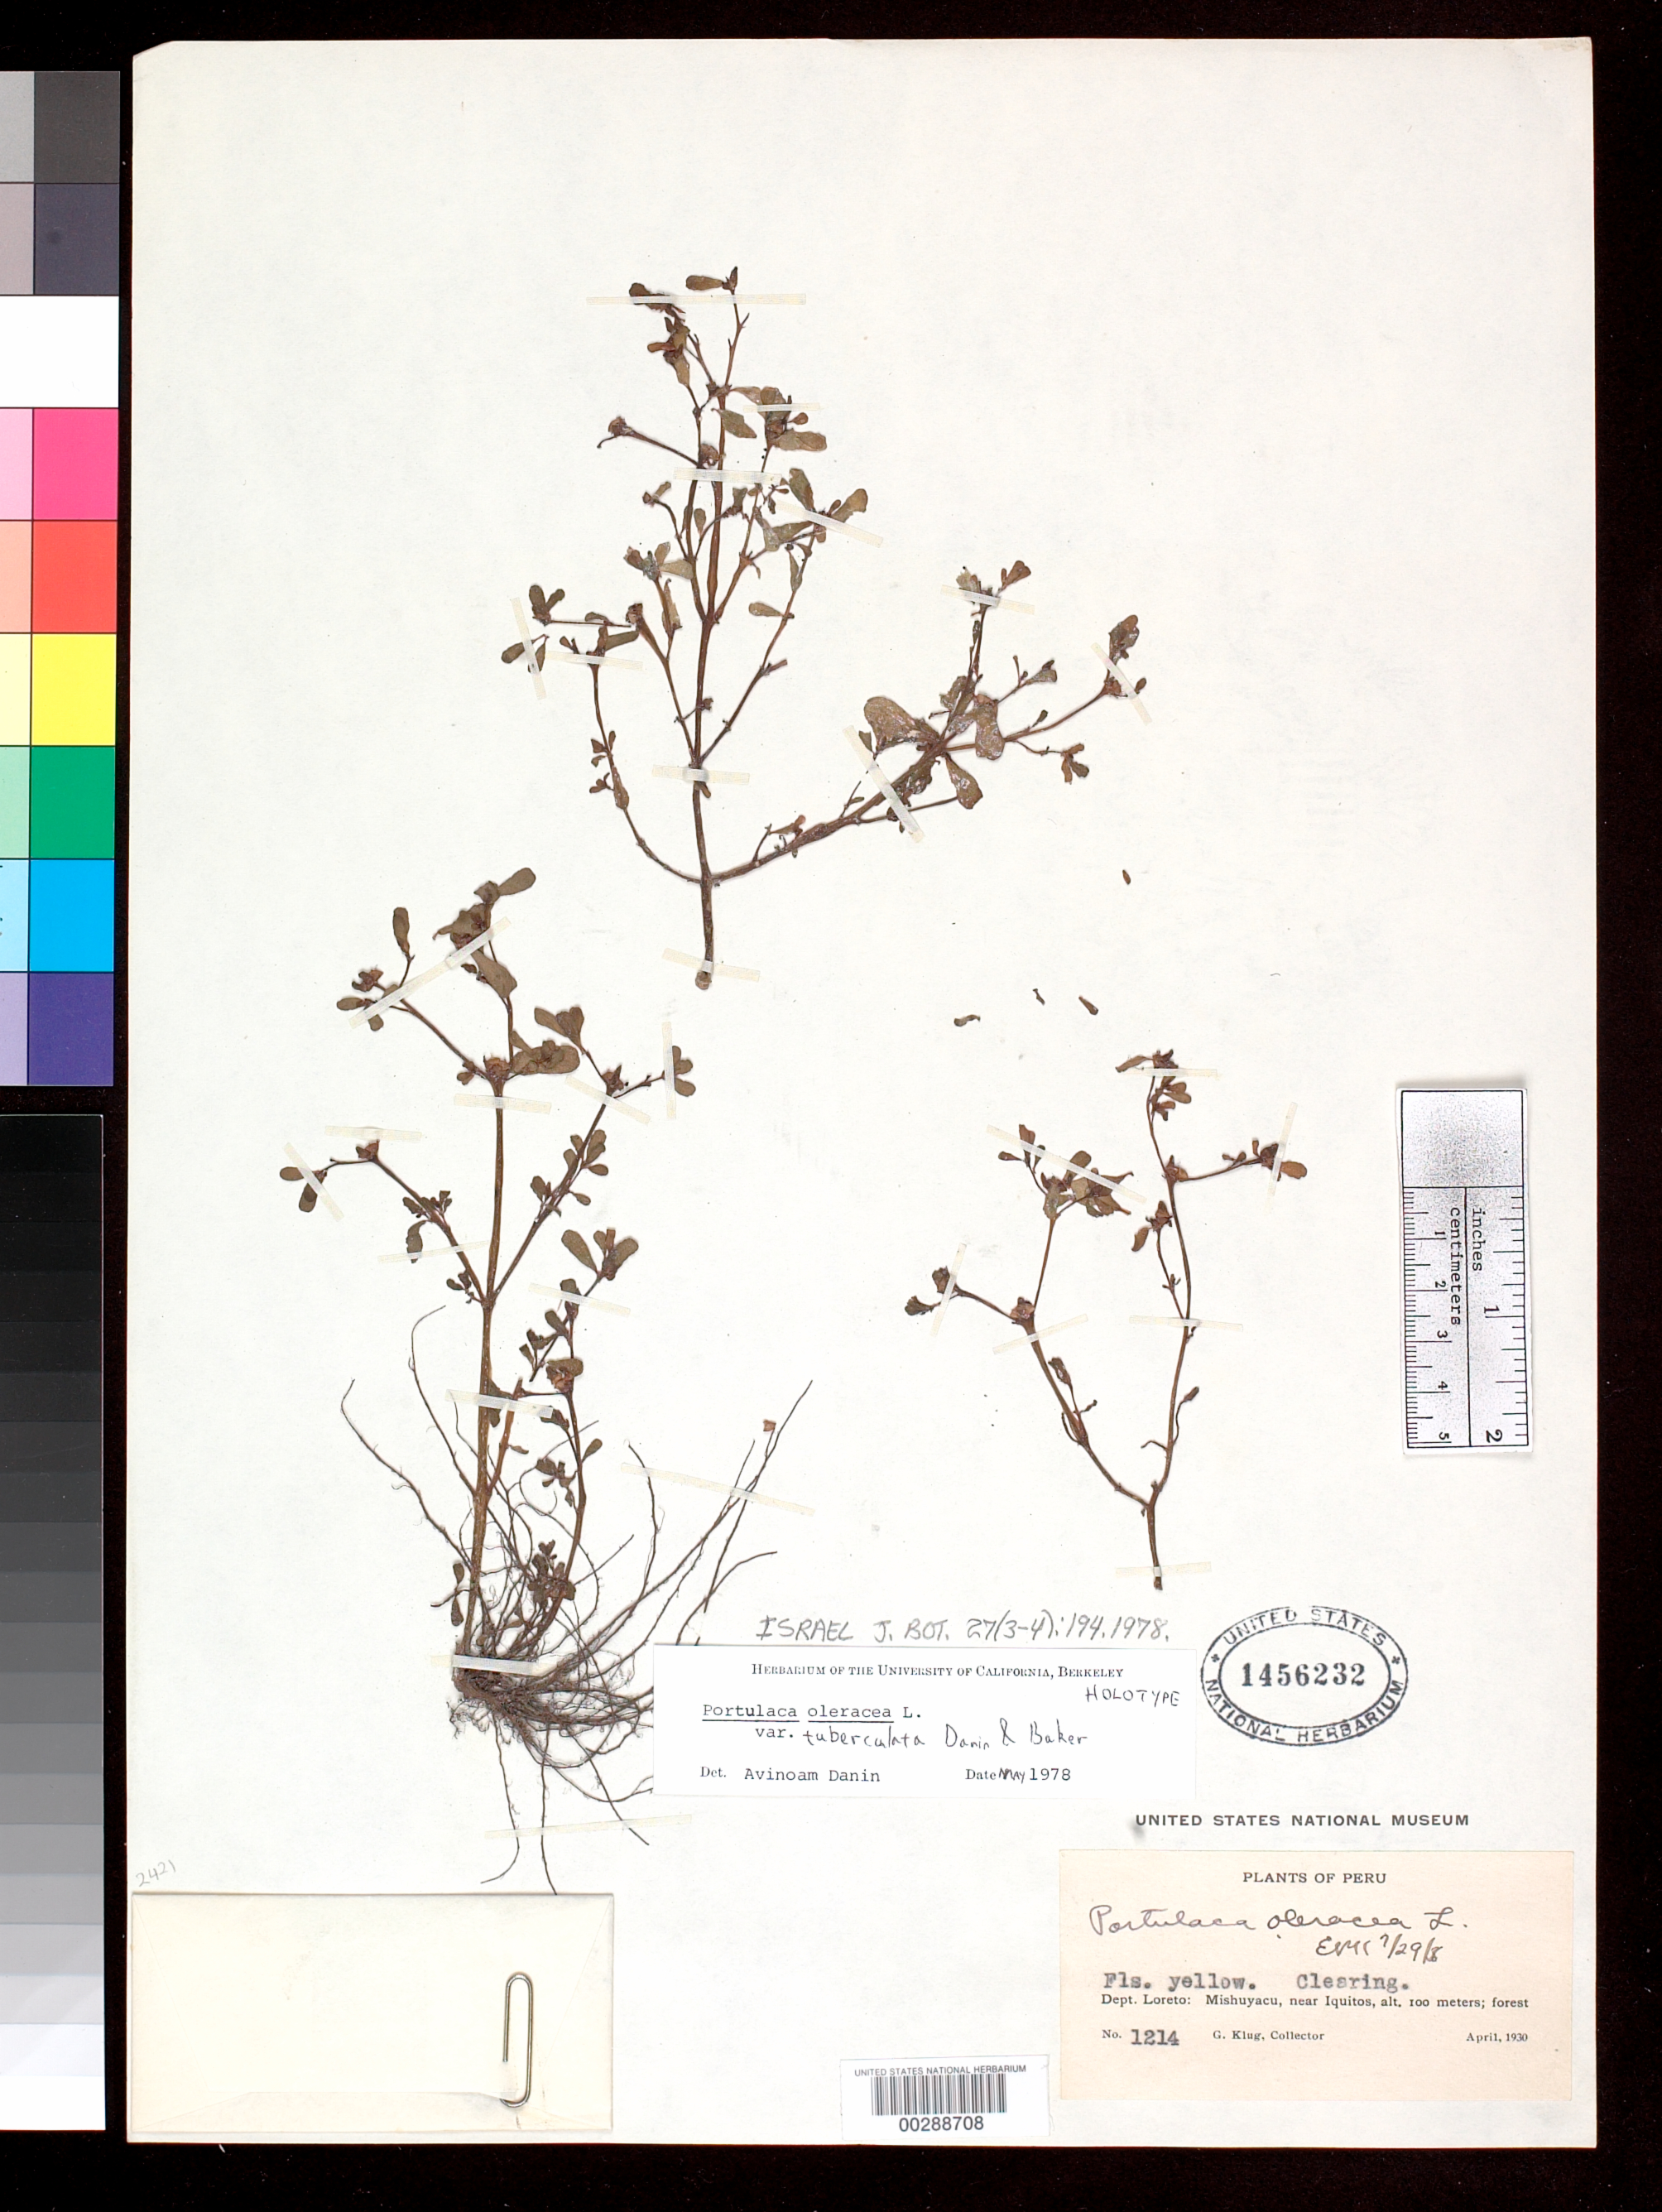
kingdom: Plantae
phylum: Tracheophyta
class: Magnoliopsida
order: Caryophyllales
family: Portulacaceae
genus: Portulaca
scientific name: Portulaca oleracea var. tuberculata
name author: Danin & H.G. Baker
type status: Holotype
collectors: G. Klug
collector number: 1214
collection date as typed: Apr 1930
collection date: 1930-04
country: Peru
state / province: Loreto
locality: Mishuyacu, near Iquitos.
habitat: Forest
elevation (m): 2800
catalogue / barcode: US 1456232